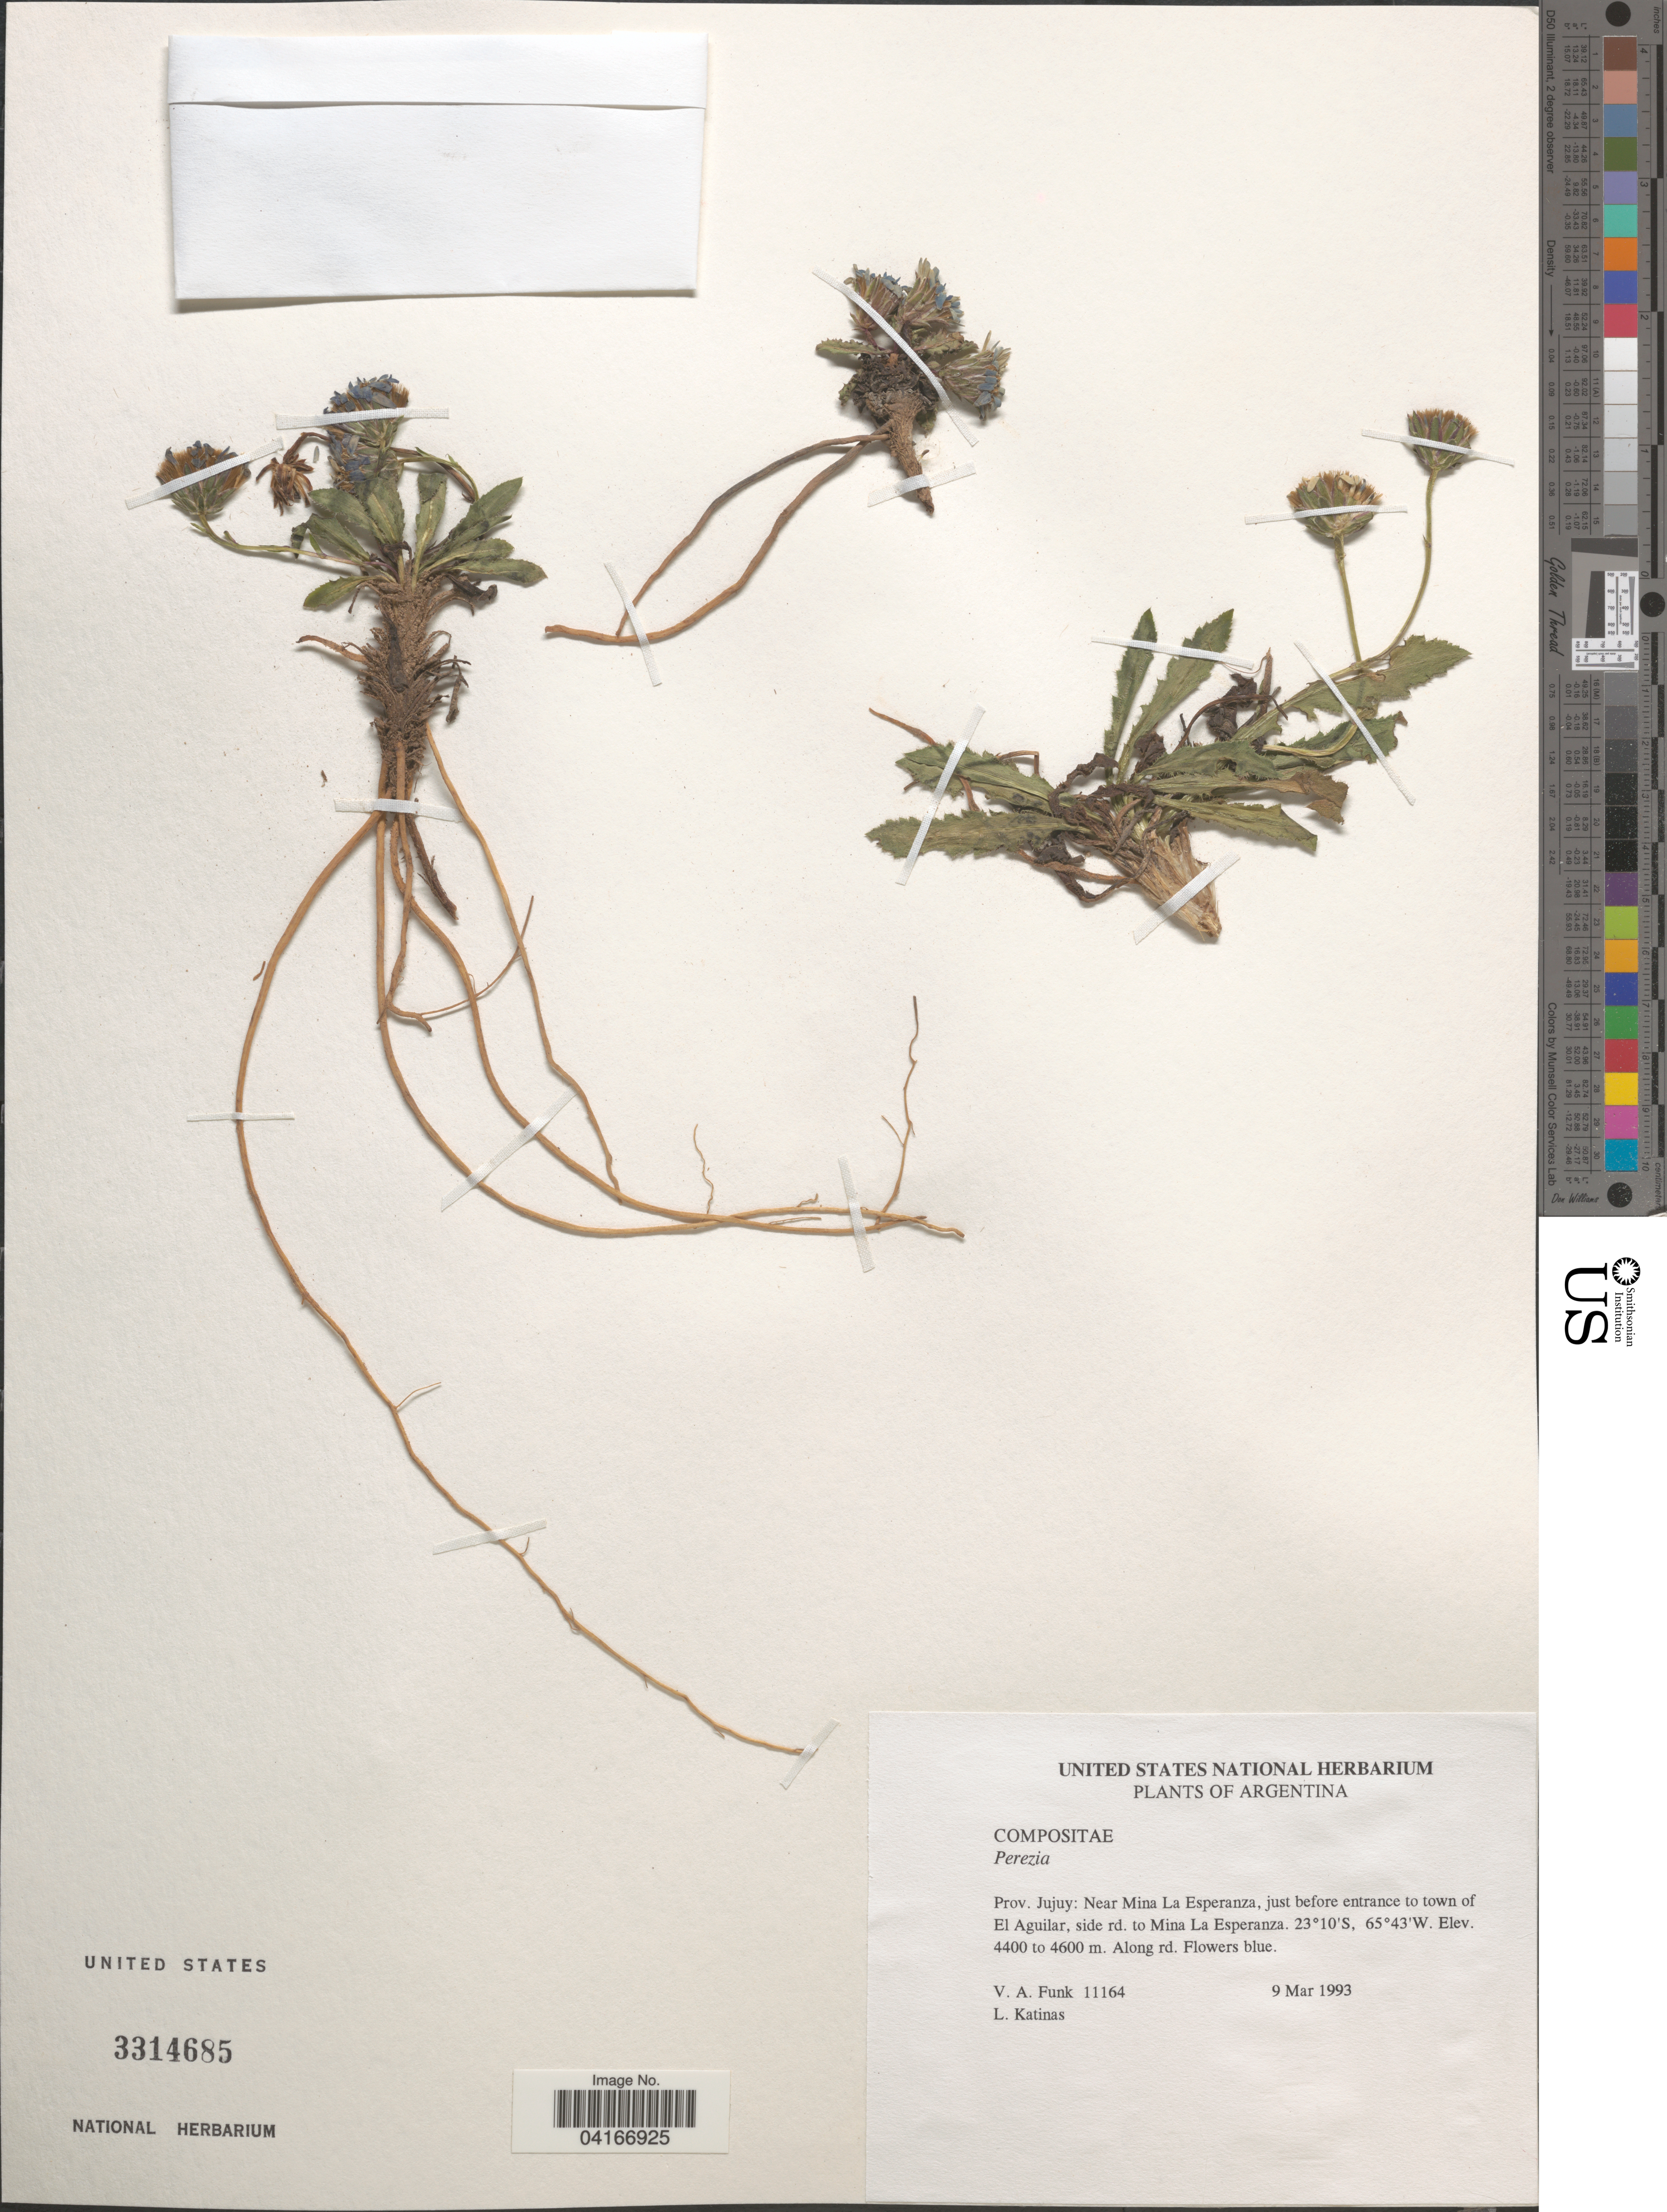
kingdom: Plantae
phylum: Tracheophyta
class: Magnoliopsida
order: Asterales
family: Asteraceae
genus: Perezia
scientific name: Perezia sp.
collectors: V. Funk & L. Katinas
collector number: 11164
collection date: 1993-03-09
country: Argentina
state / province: Jujuy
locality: Near Mina La Esperanza, just before entrance to town of El Aguilar, side rd. to Mina La Esperanza.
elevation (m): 4400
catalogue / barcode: US 3314685